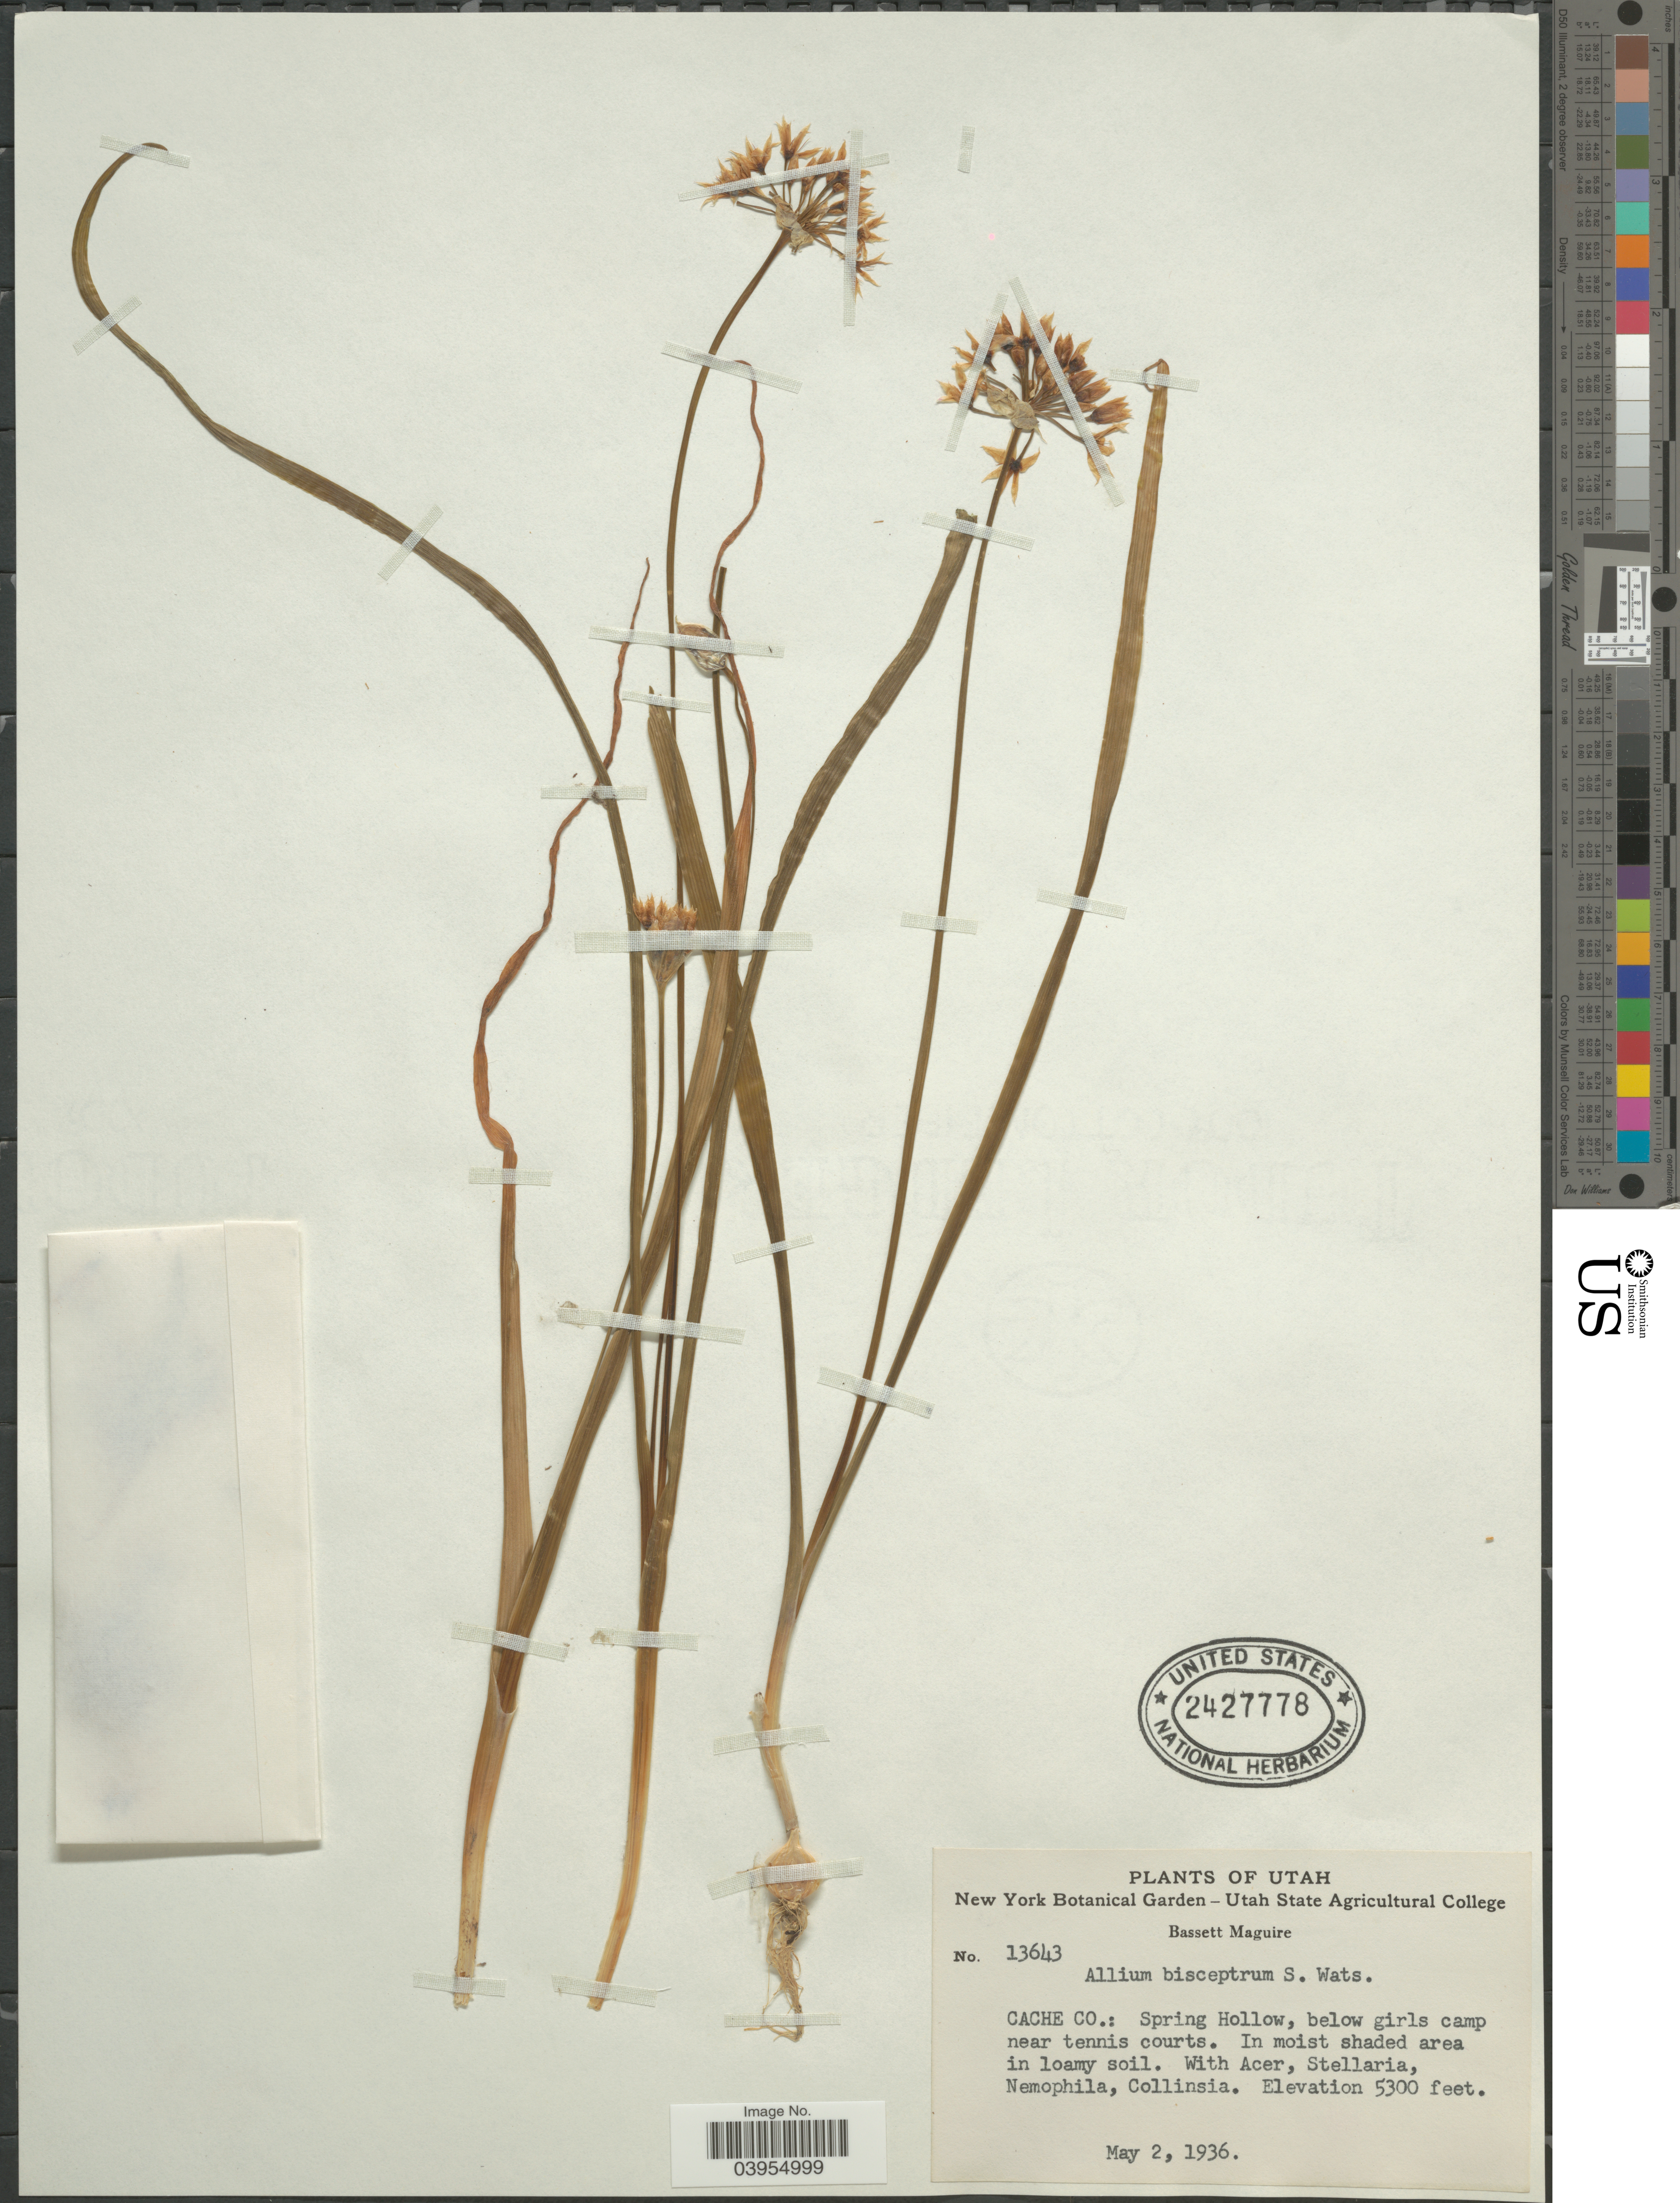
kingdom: Plantae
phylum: Tracheophyta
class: Liliopsida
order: Asparagales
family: Amaryllidaceae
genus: Allium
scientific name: Allium bisceptrum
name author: S. Watson in C. King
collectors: B. Maguire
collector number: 13643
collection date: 1936-05-02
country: United States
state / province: Utah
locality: Cache Co.: Spring Hollow, below girls camp near tennis courts.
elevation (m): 1615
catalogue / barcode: US 2427778